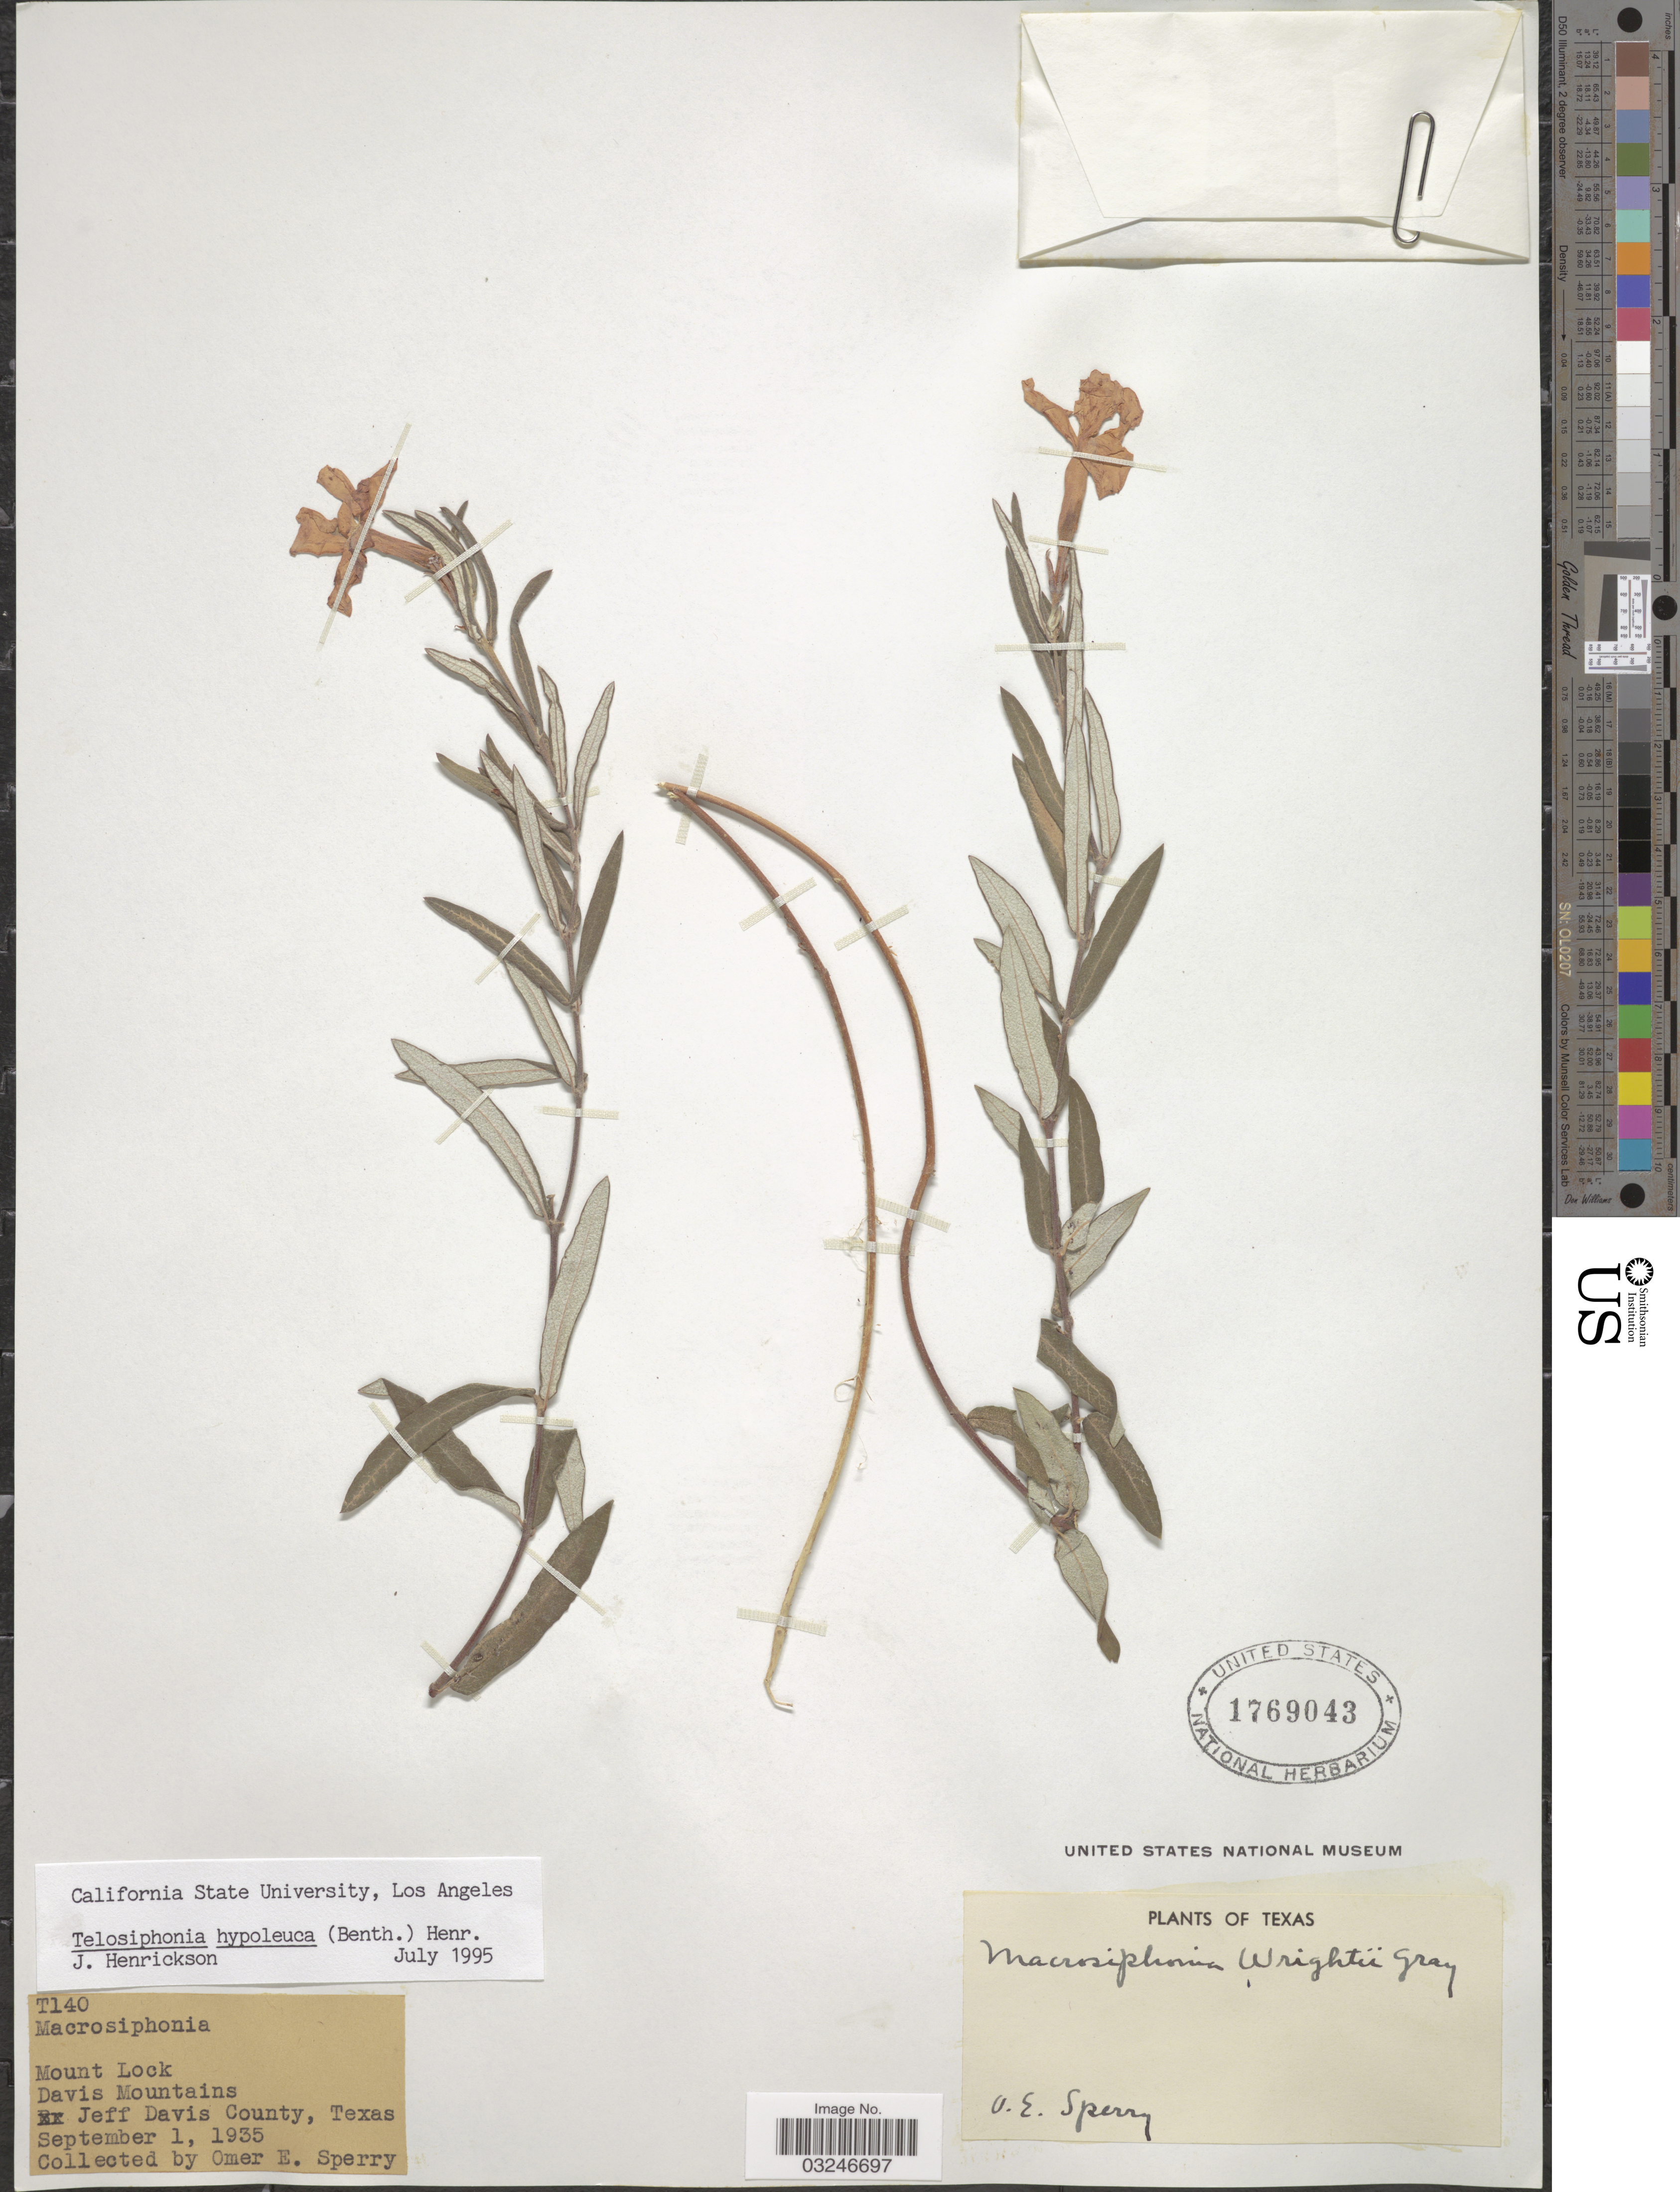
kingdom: Plantae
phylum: Tracheophyta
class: Magnoliopsida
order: Gentianales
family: Apocynaceae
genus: Telosiphonia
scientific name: Telosiphonia hypoleuca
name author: (Benth.) Henrickson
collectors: O. E. Sperry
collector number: T140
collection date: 1935-09-01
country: United States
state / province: Texas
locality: Mount Lock Davis Mountains Jeff Davis County.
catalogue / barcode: US 1769043